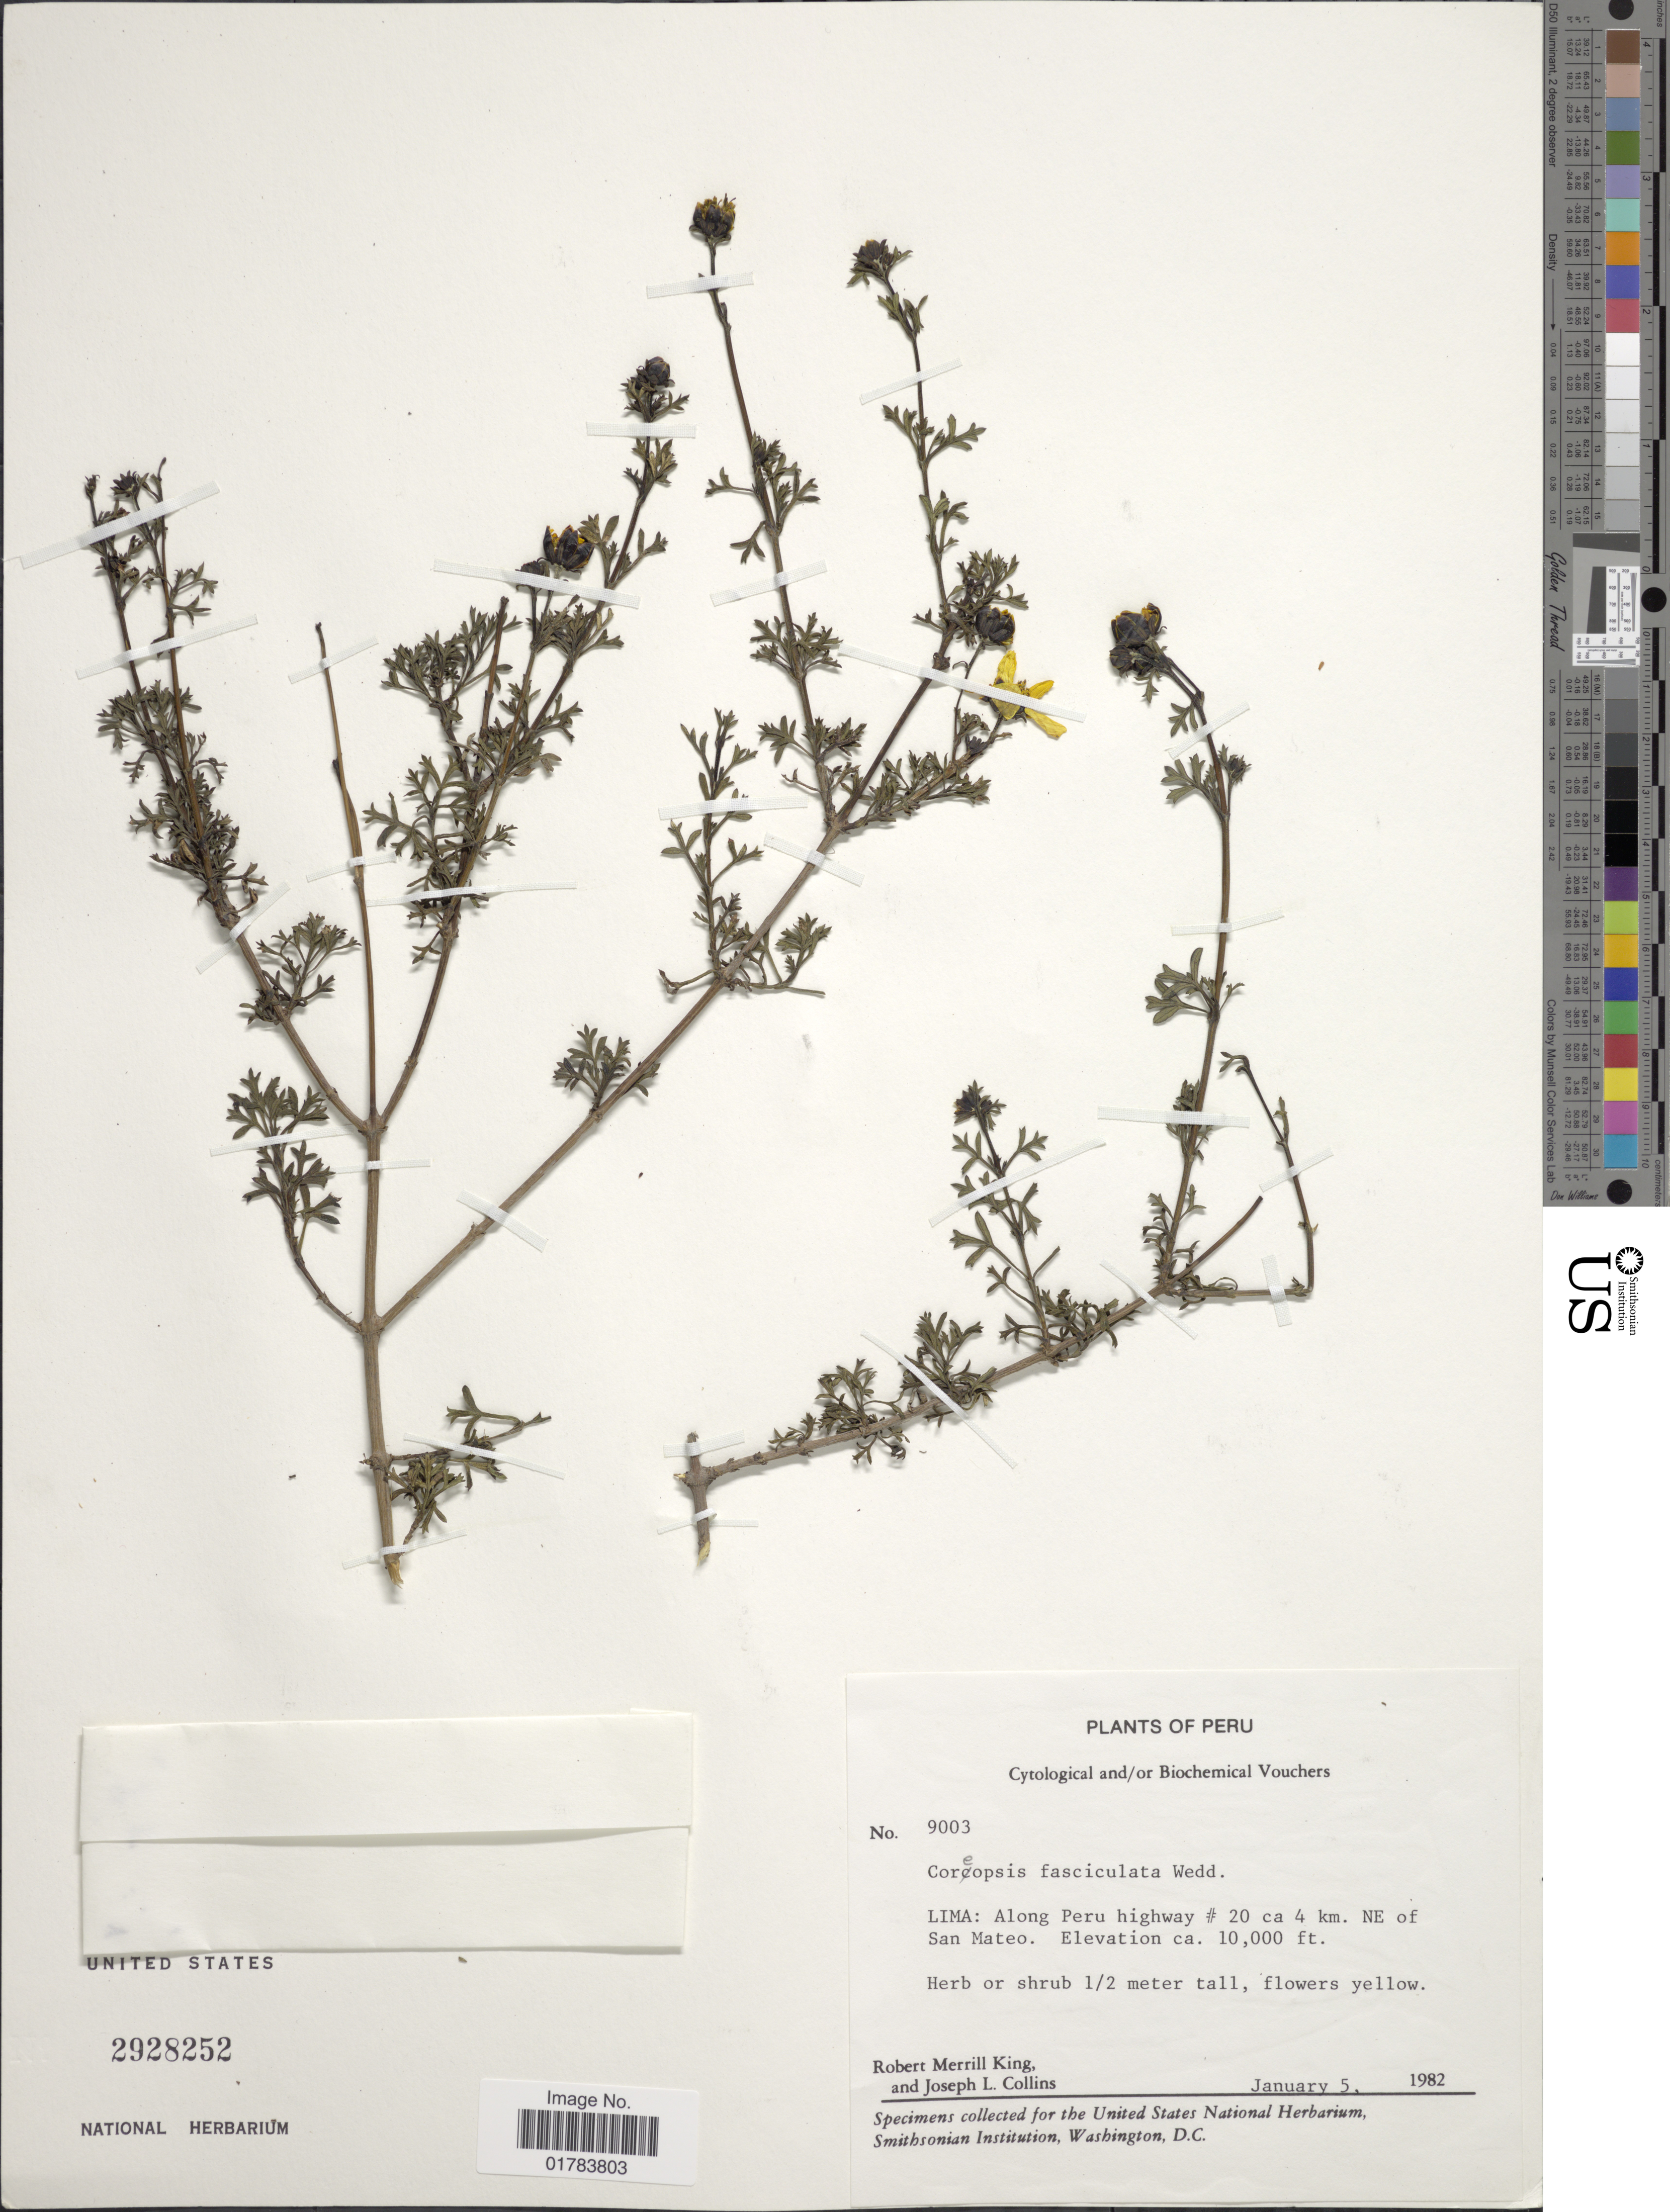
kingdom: Plantae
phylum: Tracheophyta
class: Magnoliopsida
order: Asterales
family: Asteraceae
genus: Coreopsis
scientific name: Coreopsis fasciculata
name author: Wedd.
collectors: R. M. King & J. L. Collins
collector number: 9003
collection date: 1982-01-05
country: Peru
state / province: Lima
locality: Along Peru highway # 20 ca 4 km. NE of San Mateo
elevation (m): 3048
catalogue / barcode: US 2928252